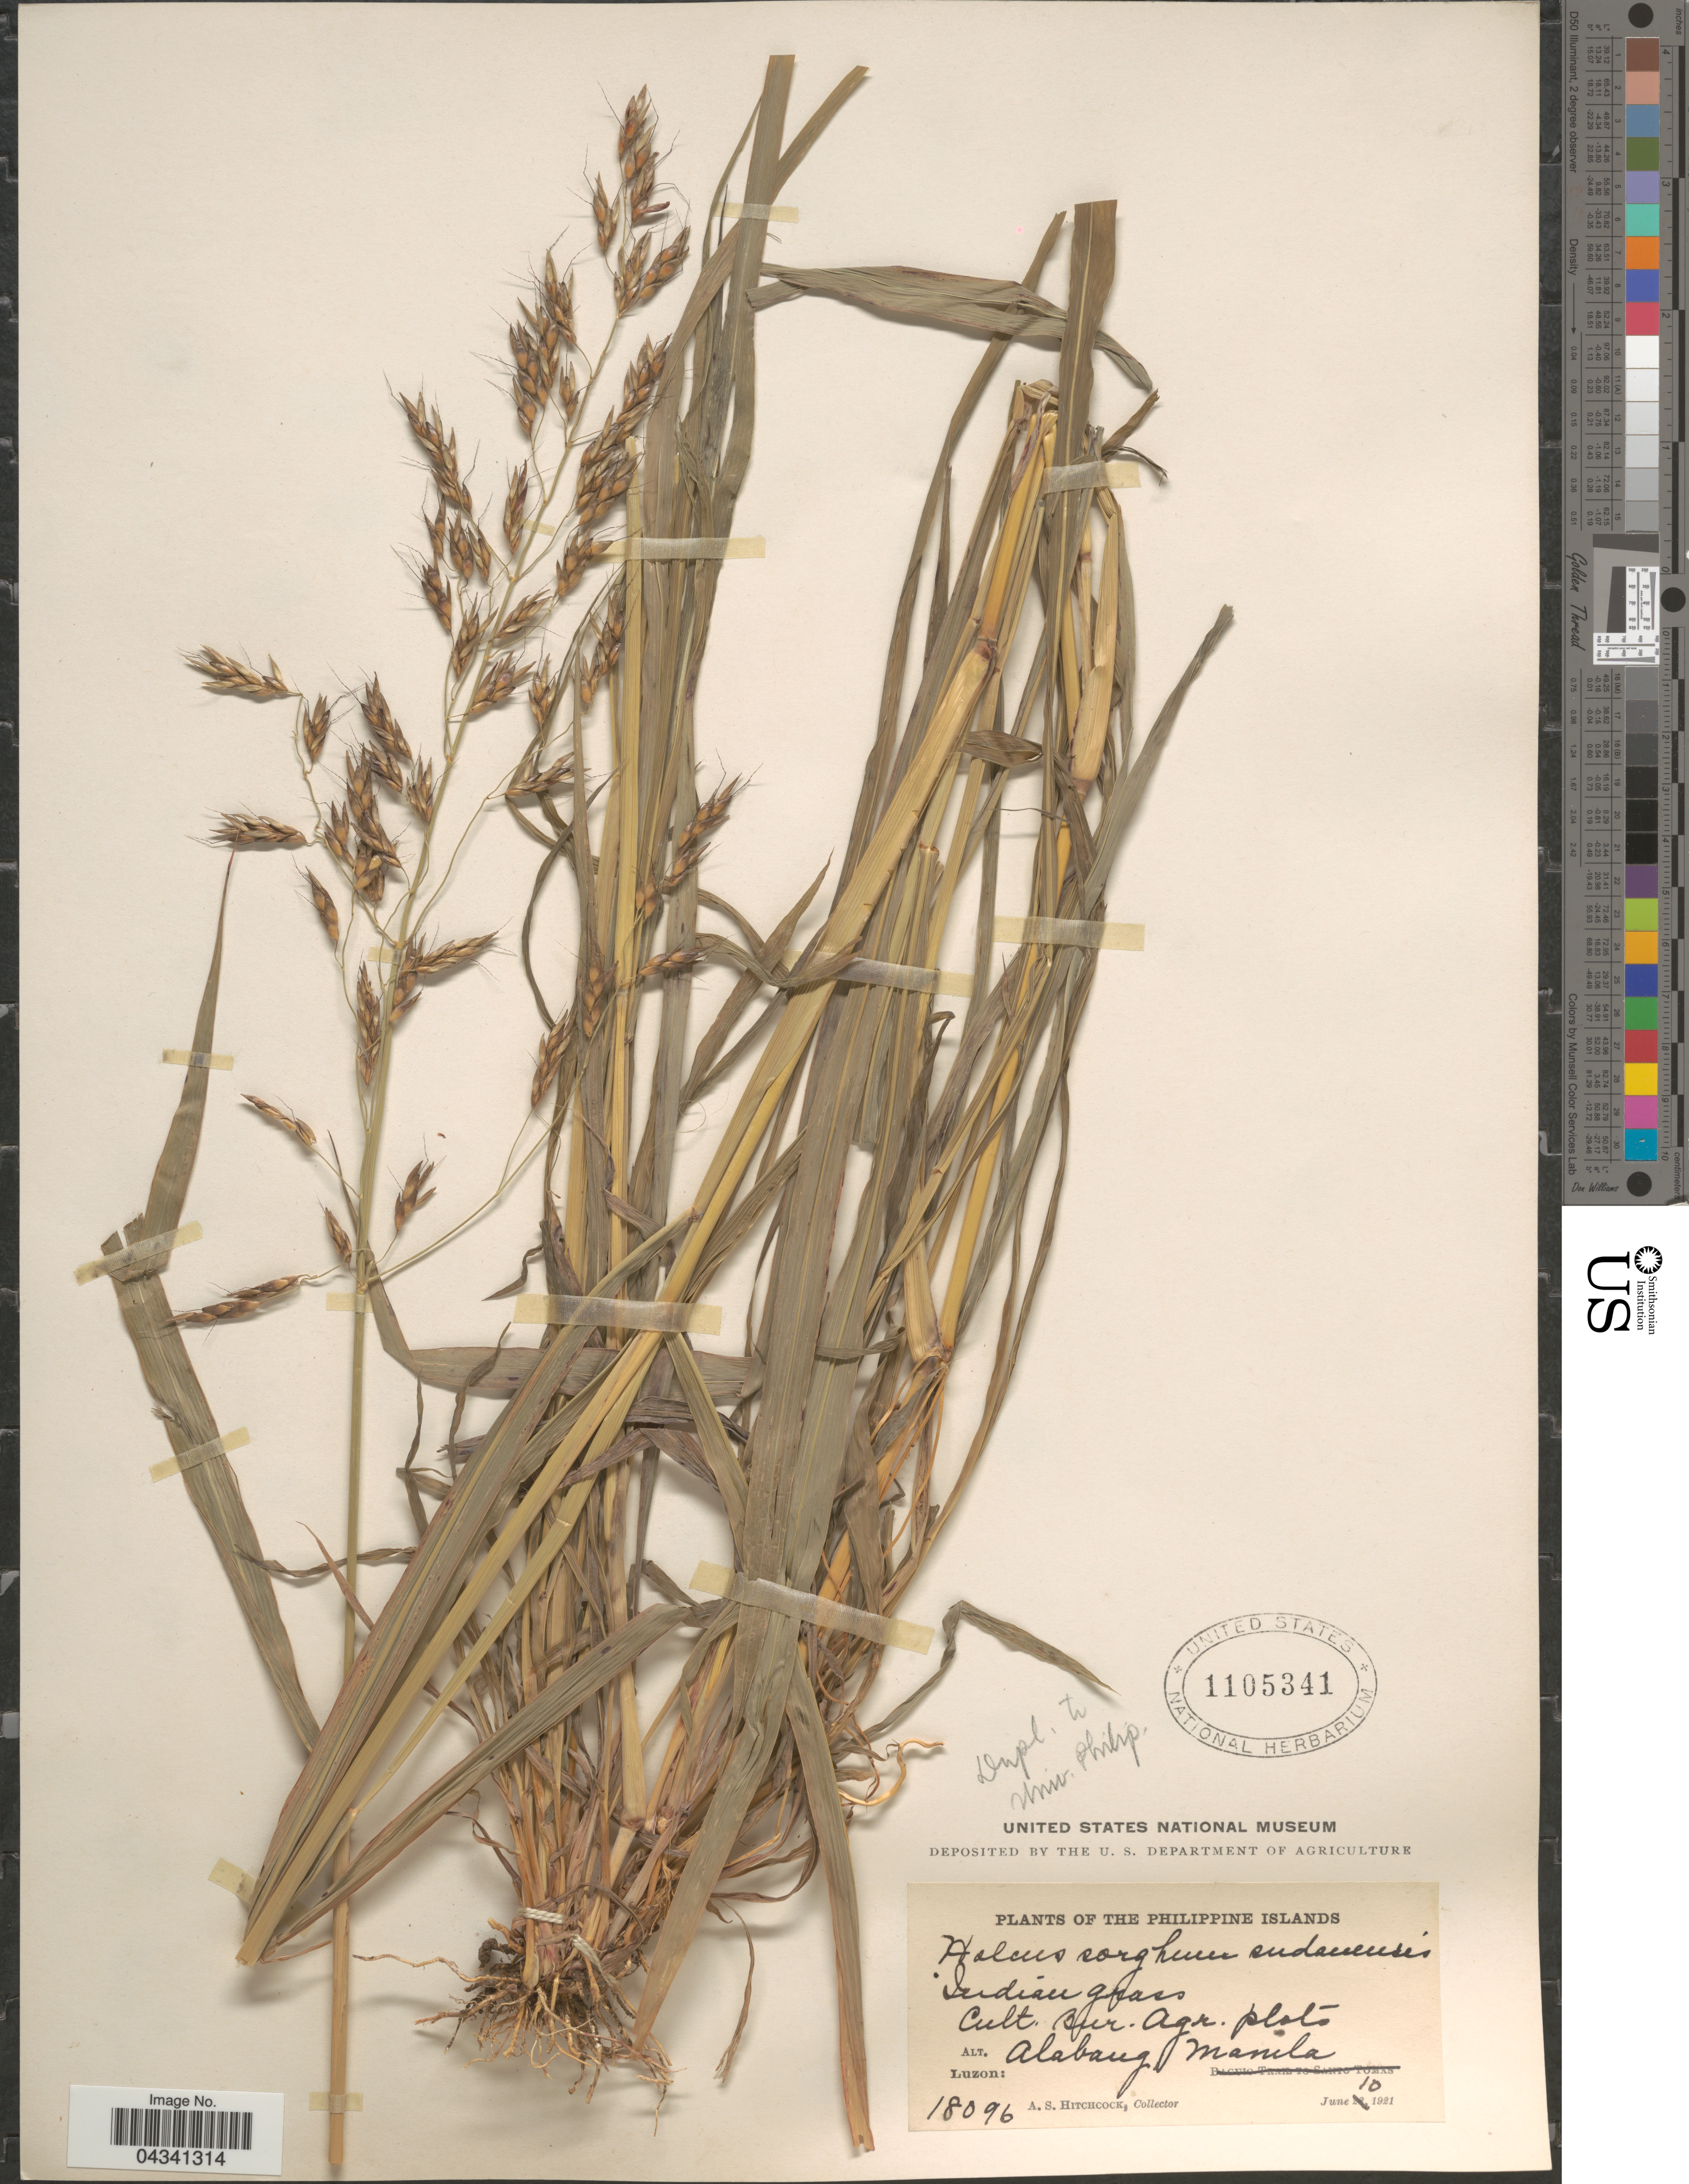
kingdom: Plantae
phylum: Tracheophyta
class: Liliopsida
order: Poales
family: Poaceae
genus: Sorghum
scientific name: Sorghum x drummondii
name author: (Nees ex Steud.) Millsp. & Chase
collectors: A. S. Hitchcock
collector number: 18096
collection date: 1921-06-10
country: Philippines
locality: The Philippine Islands. Cult. Bur. Agr. plots. Alabang, Manila.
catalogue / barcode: US 1105341